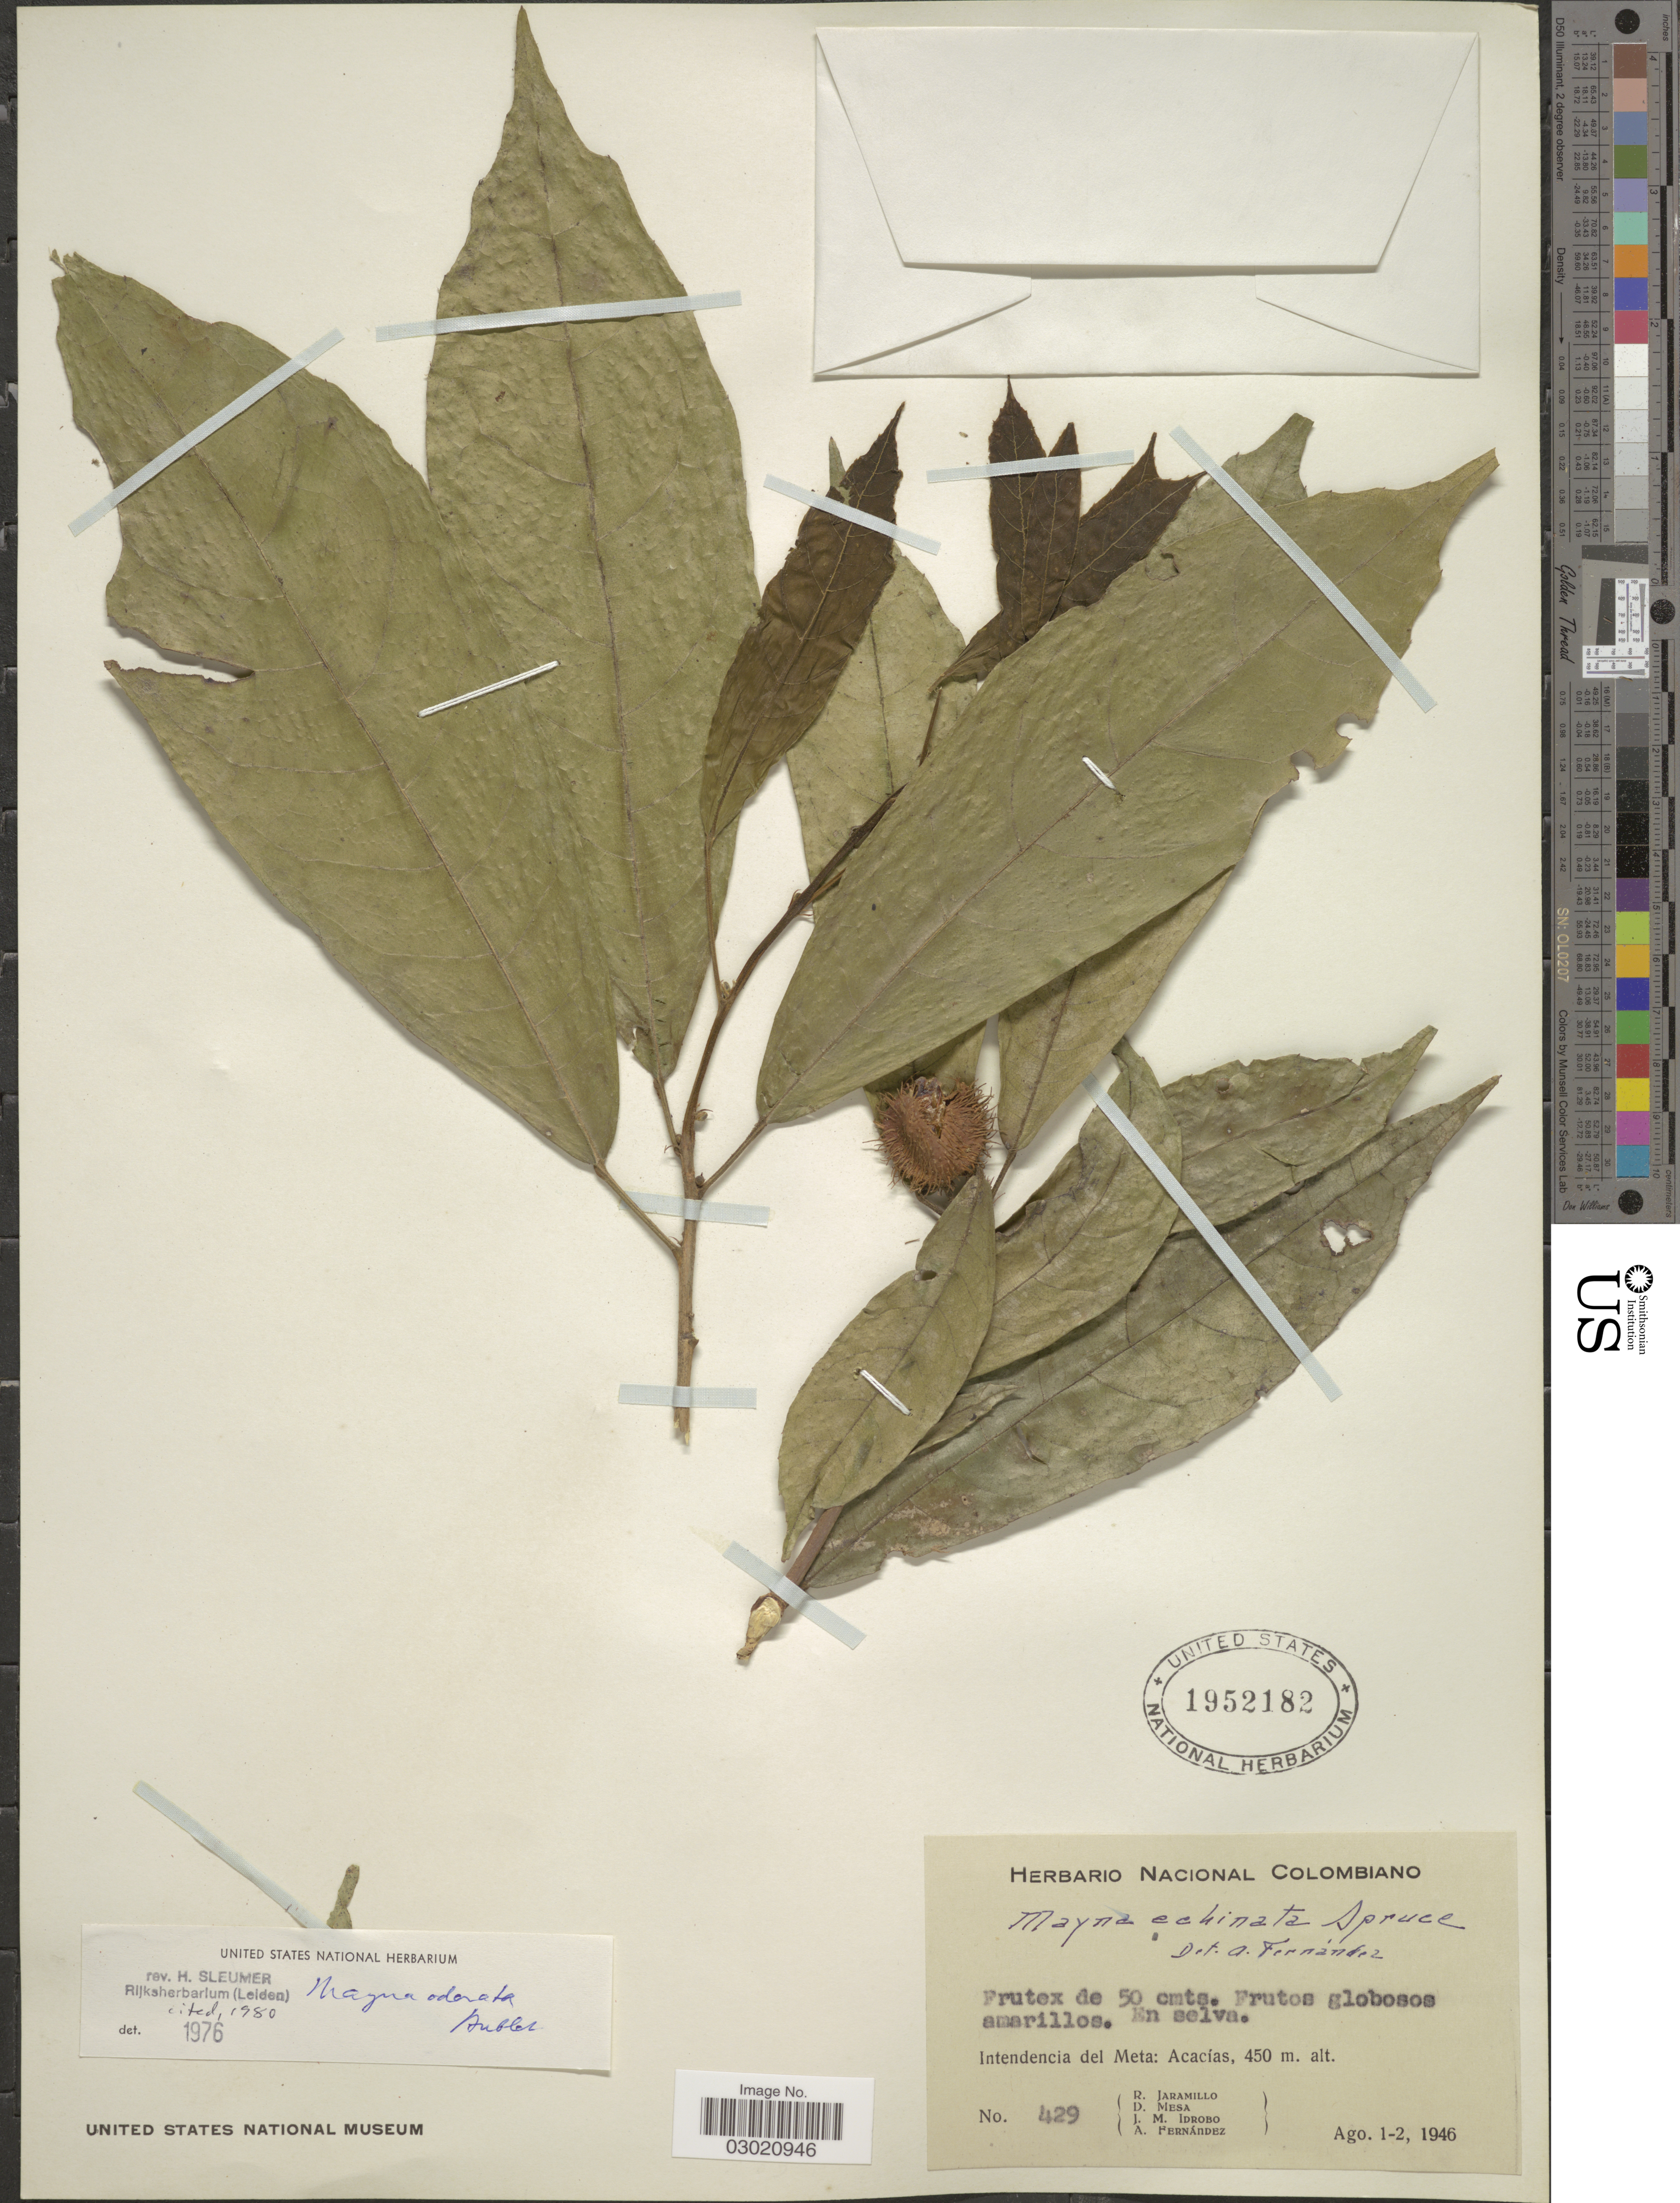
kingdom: Plantae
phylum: Tracheophyta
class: Magnoliopsida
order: Malpighiales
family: Achariaceae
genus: Mayna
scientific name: Mayna odorata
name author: Aubl.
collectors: R. Jaramillo, D. Mesa, J. M. Idrobo & A. Fernández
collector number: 429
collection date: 1946-08-01/1946-08-02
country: Colombia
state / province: Meta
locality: Intendencia del Meta: Acacías.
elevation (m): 450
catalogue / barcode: US 1952182